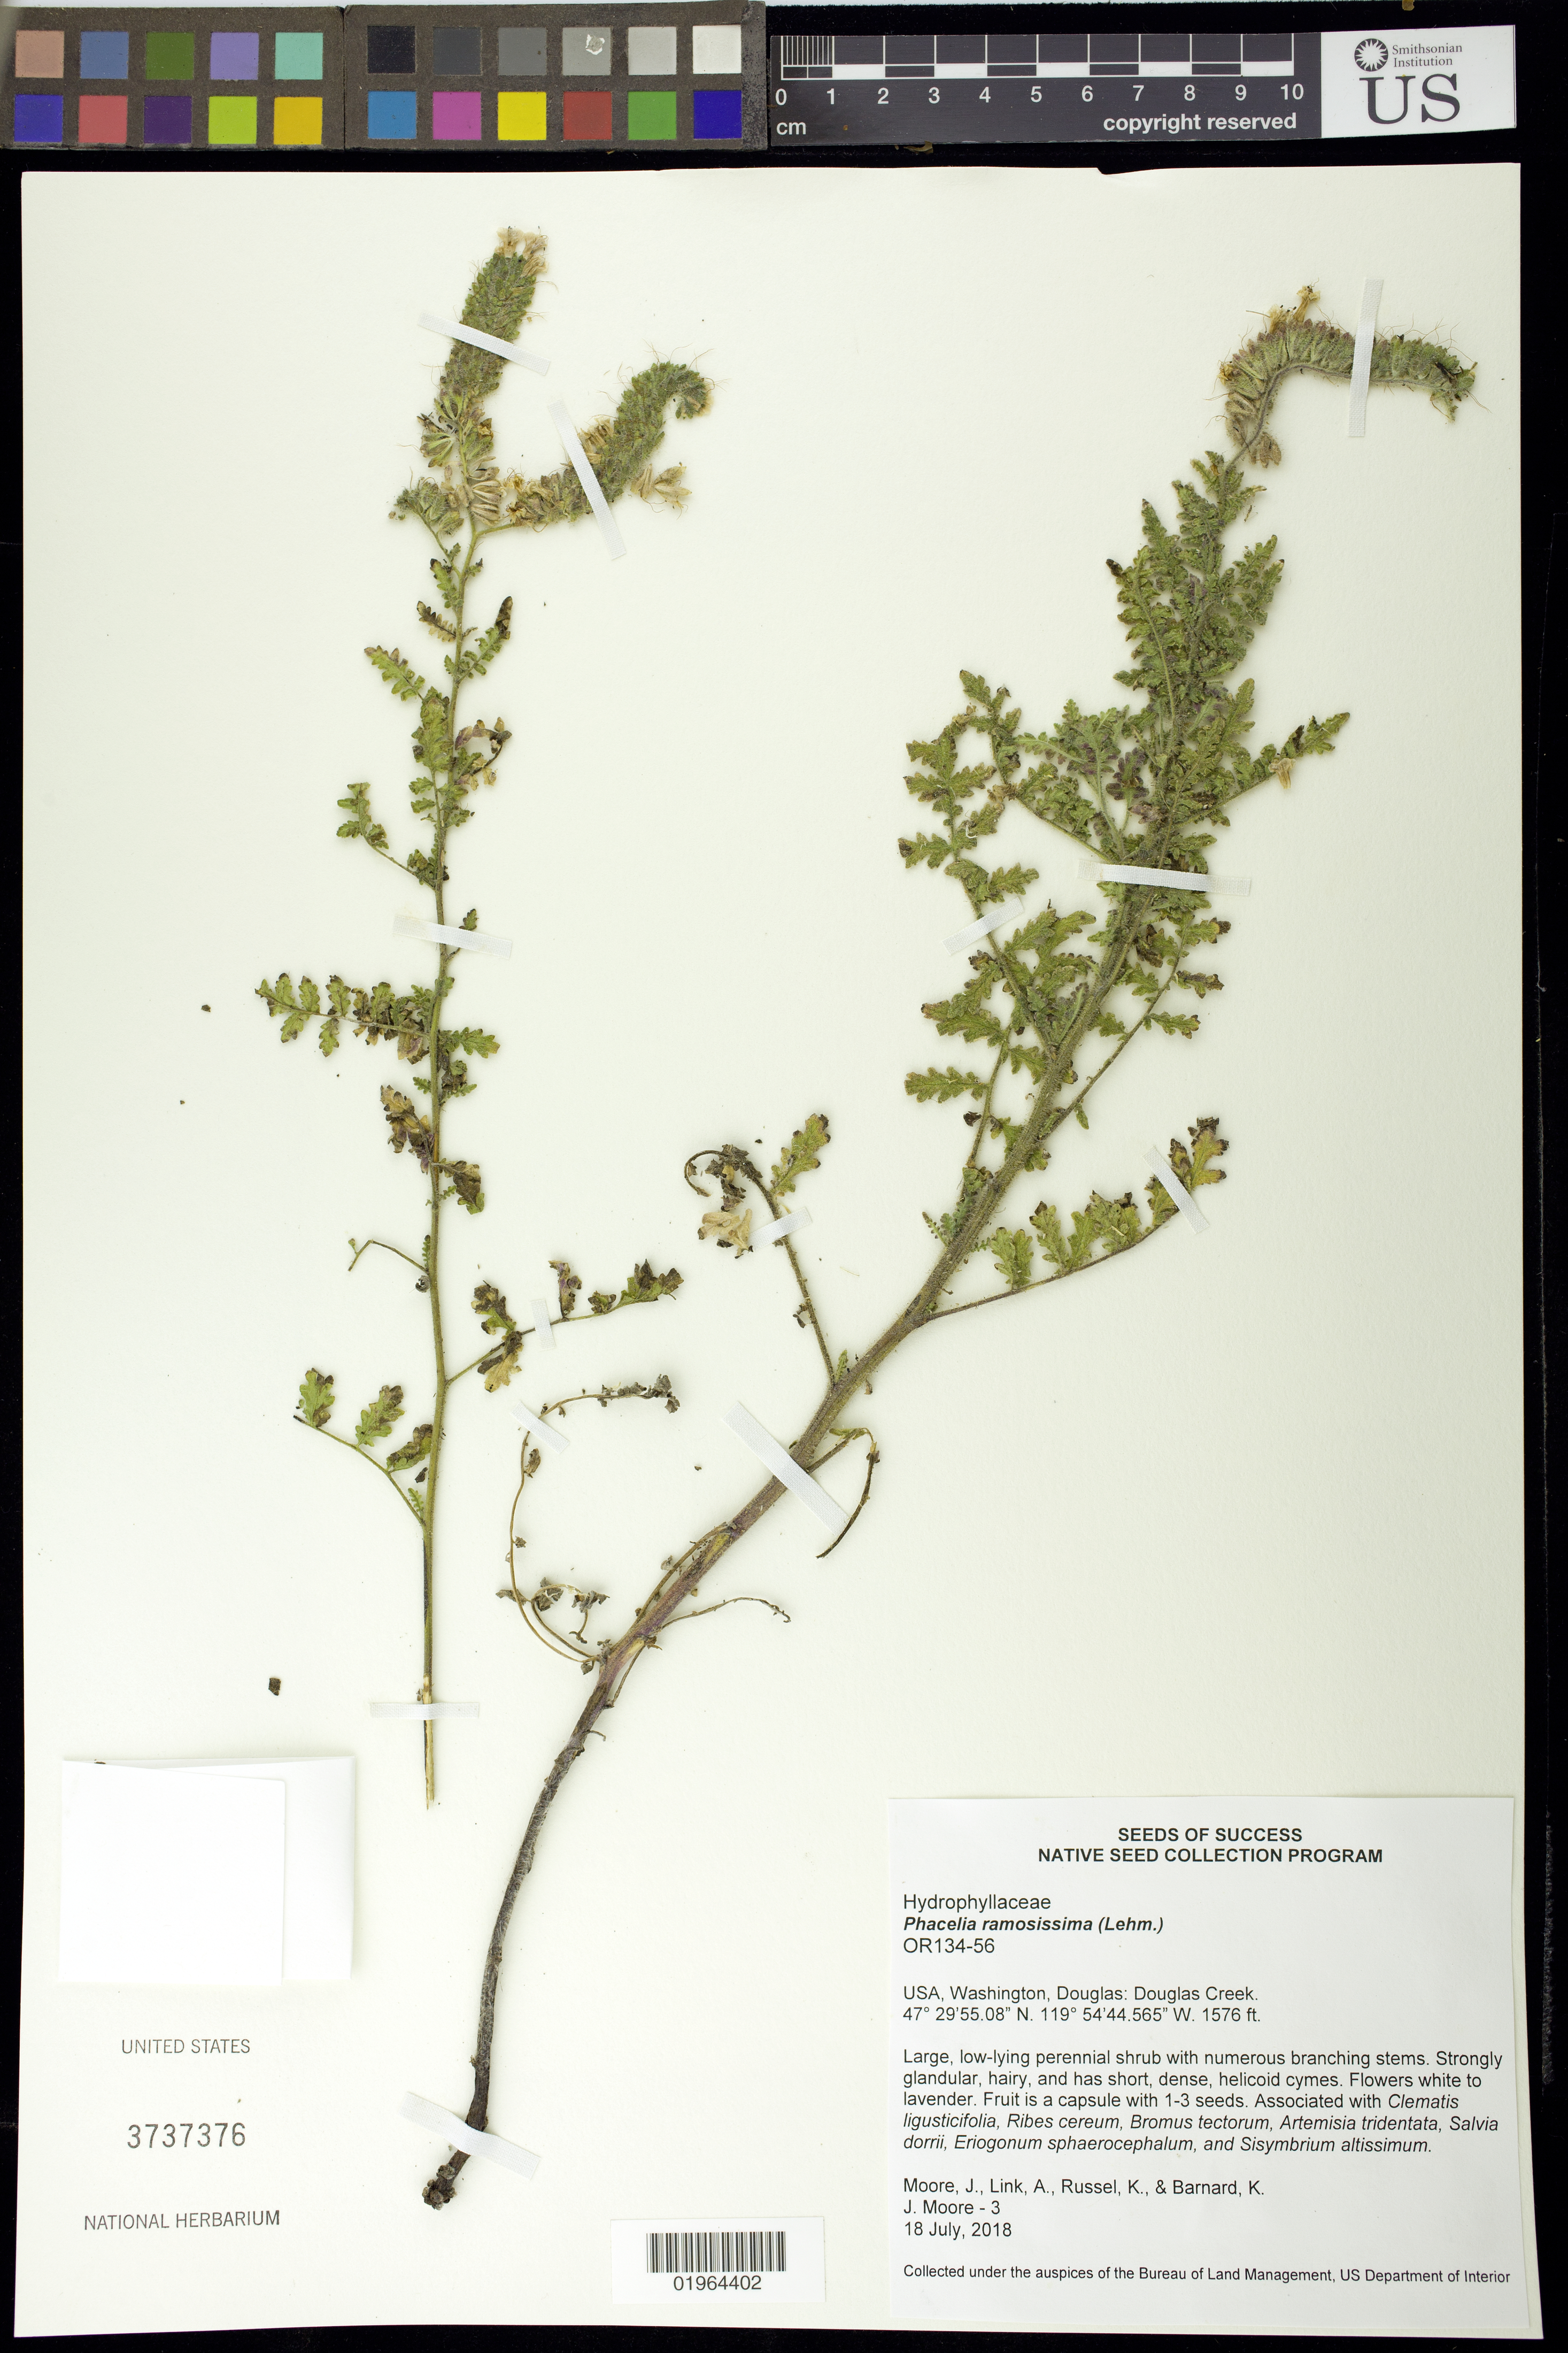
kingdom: Plantae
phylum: Tracheophyta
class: Magnoliopsida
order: Boraginales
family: Hydrophyllaceae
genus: Phacelia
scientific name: Phacelia ramosissima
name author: Douglas ex Lehm.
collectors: J. Moore, A. Link, K. Russel & K. Barnard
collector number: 3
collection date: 2018-07-18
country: United States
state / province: Washington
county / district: Douglas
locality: Douglas Creek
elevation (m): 480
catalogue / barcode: US 3737376